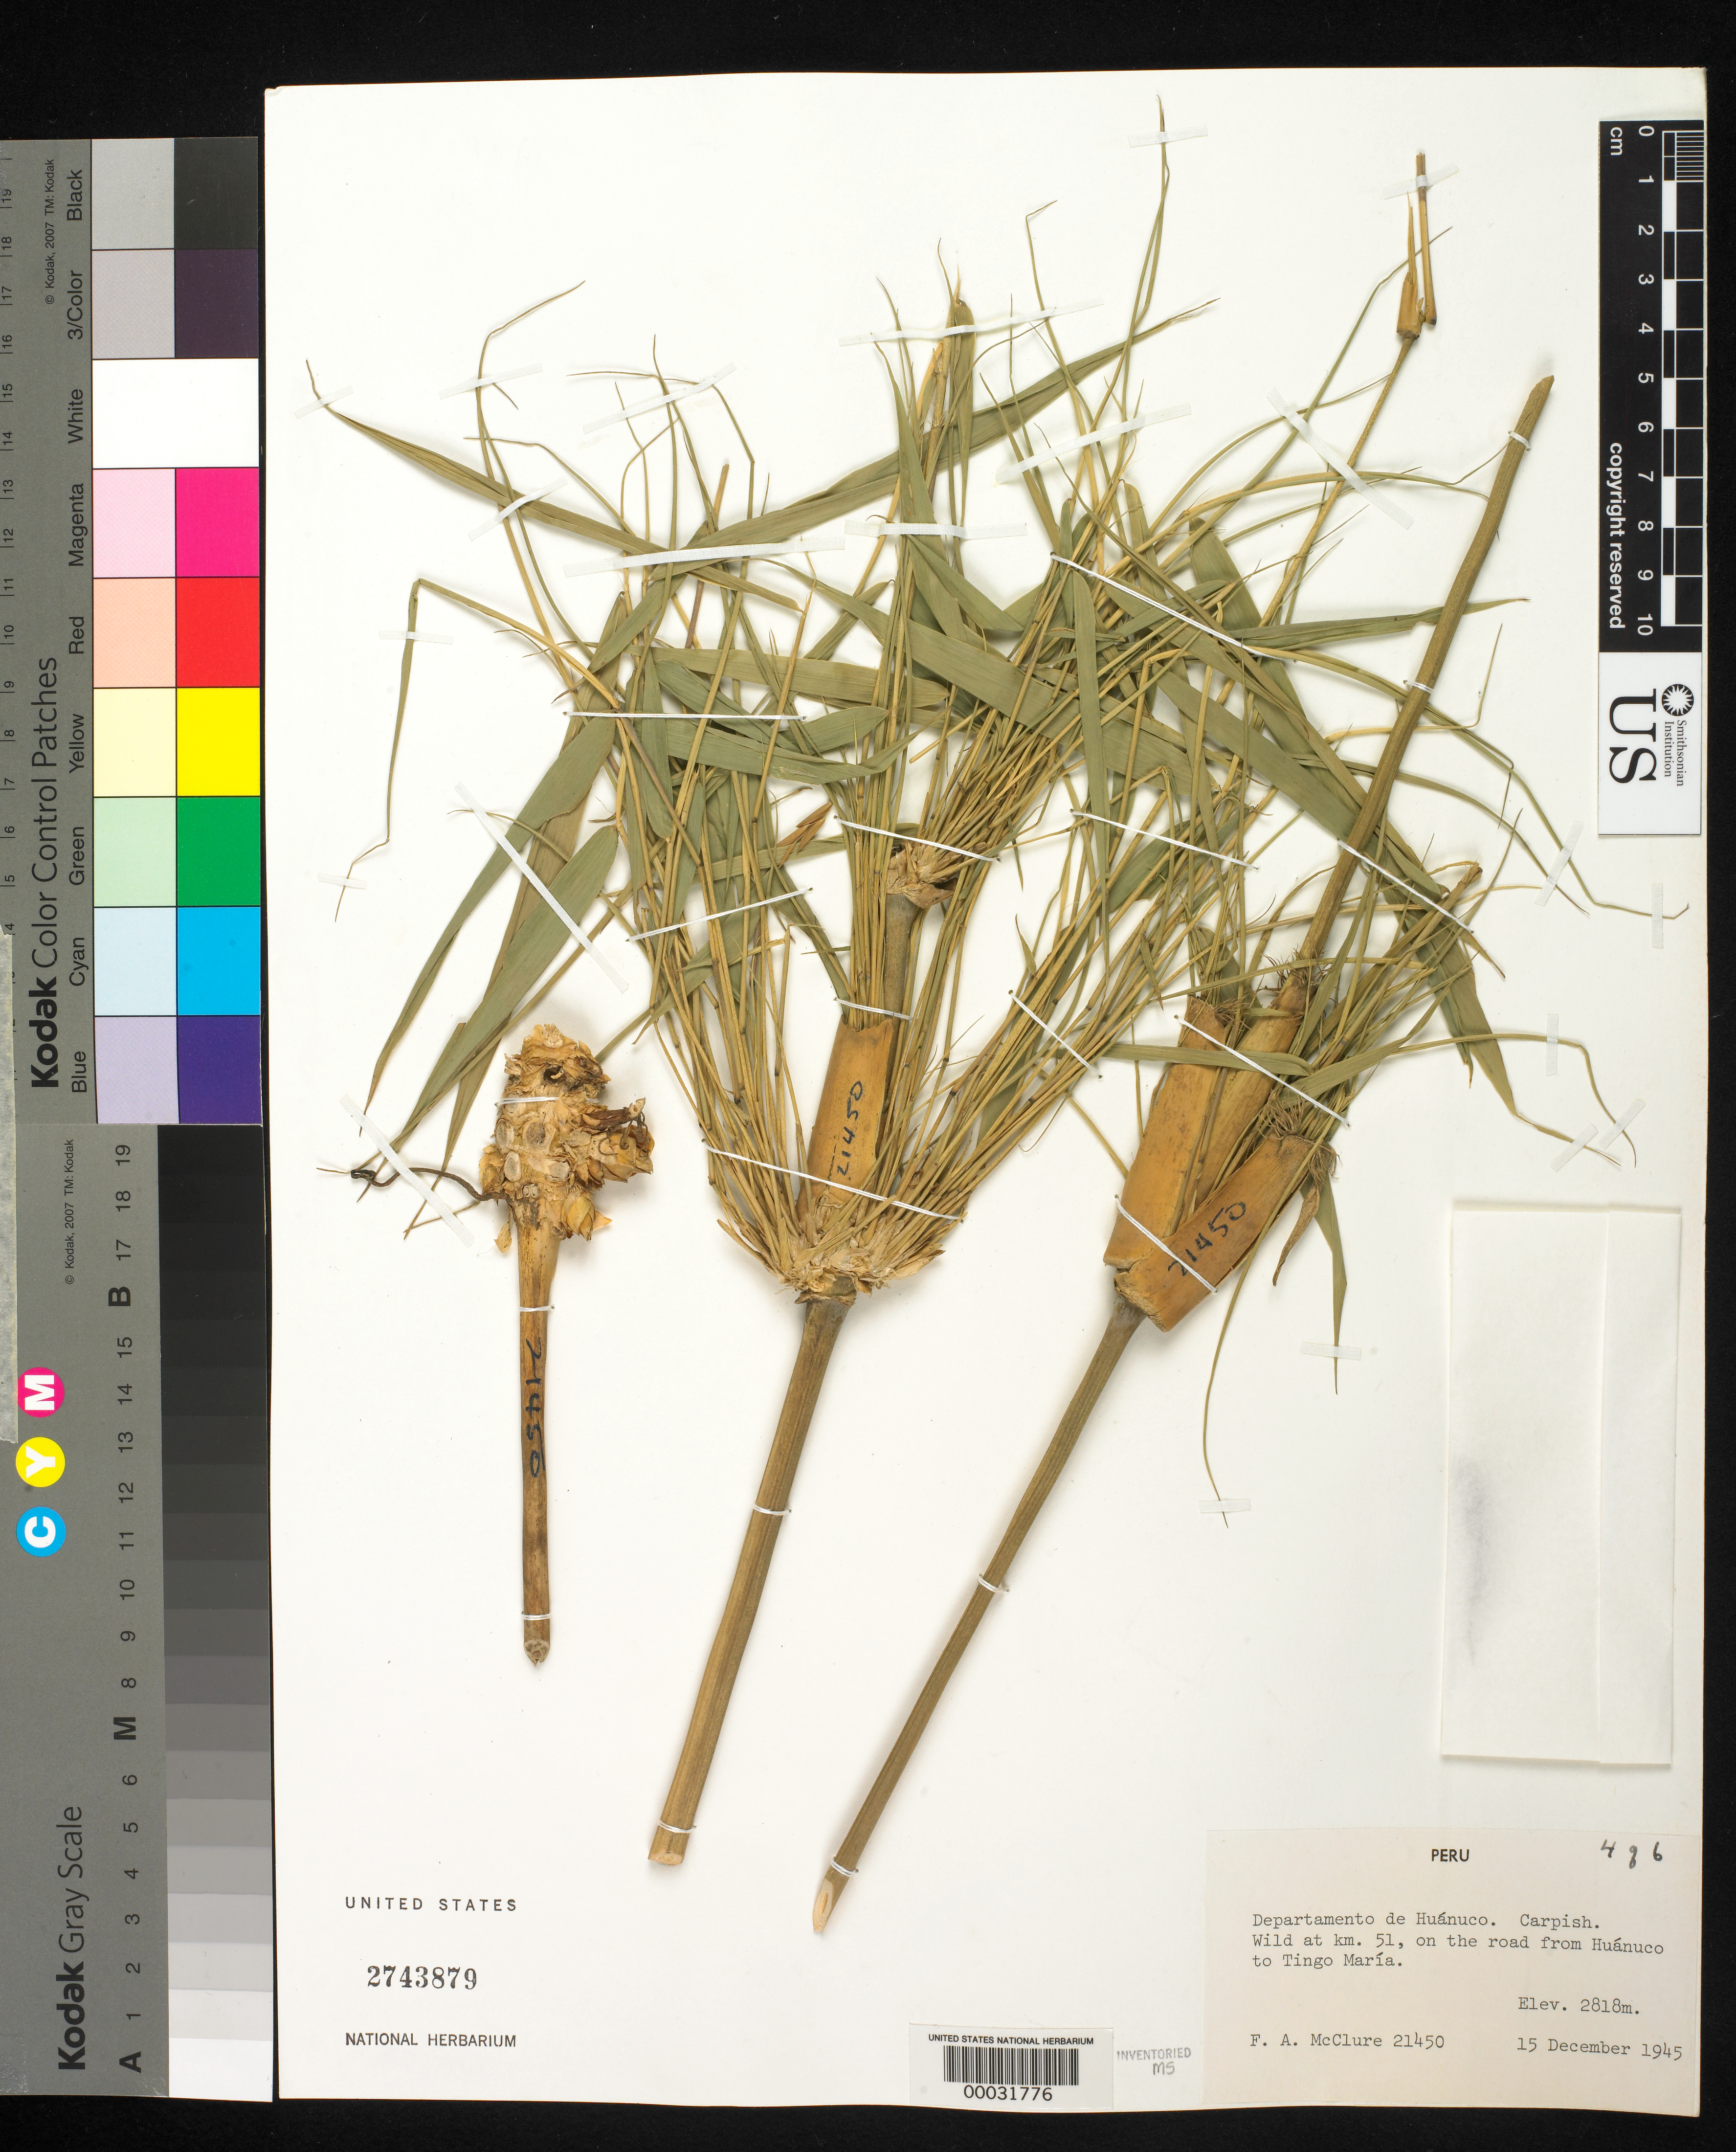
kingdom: Plantae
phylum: Tracheophyta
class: Liliopsida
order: Poales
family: Poaceae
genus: Aulonemia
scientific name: Aulonemia hirtula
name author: (Pilg.) McClure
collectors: F. A. McClure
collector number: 21450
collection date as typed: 15 Dec 1945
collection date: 1945-12-15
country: Peru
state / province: Huánuco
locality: Carpish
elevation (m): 2818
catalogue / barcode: US 2743879